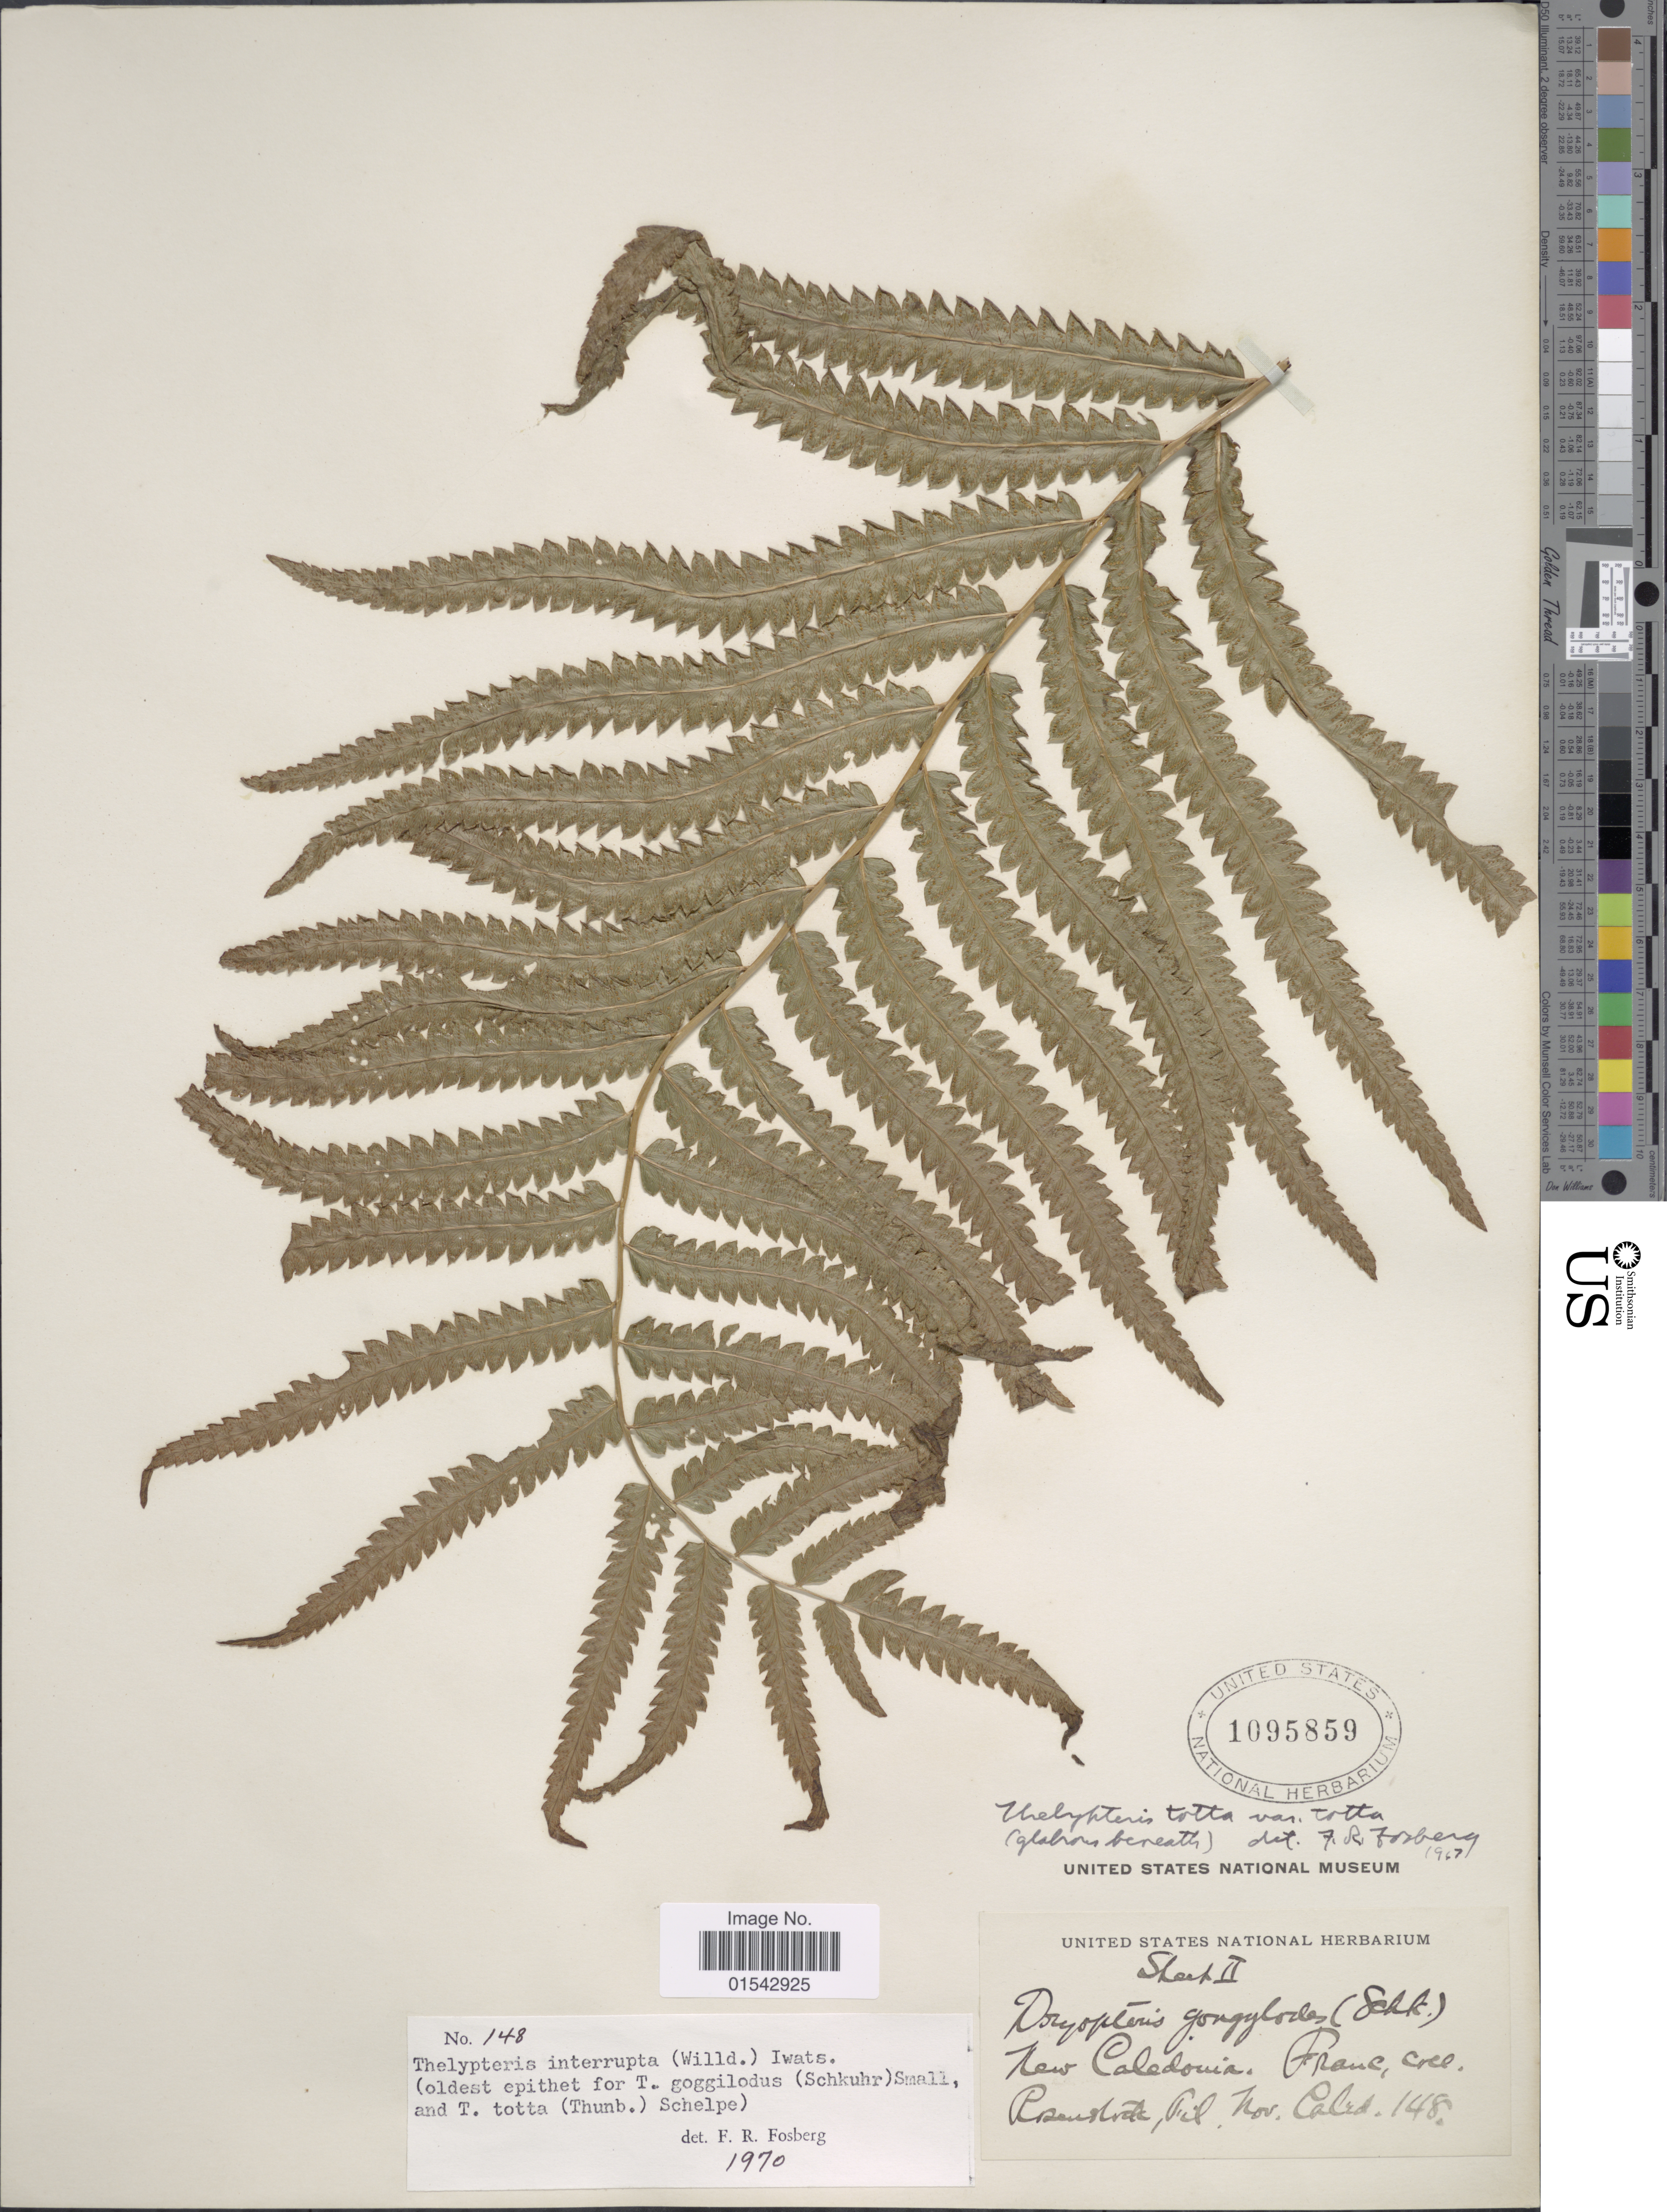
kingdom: Plantae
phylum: Tracheophyta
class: Polypodiopsida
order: Polypodiales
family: Thelypteridaceae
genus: Cyclosorus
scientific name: Cyclosorus interruptus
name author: (Willd.) H. Itô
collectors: -- Rosenstock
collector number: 148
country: New Caledonia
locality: New Caledonia, Franc [unsure placement]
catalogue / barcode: US 1095859